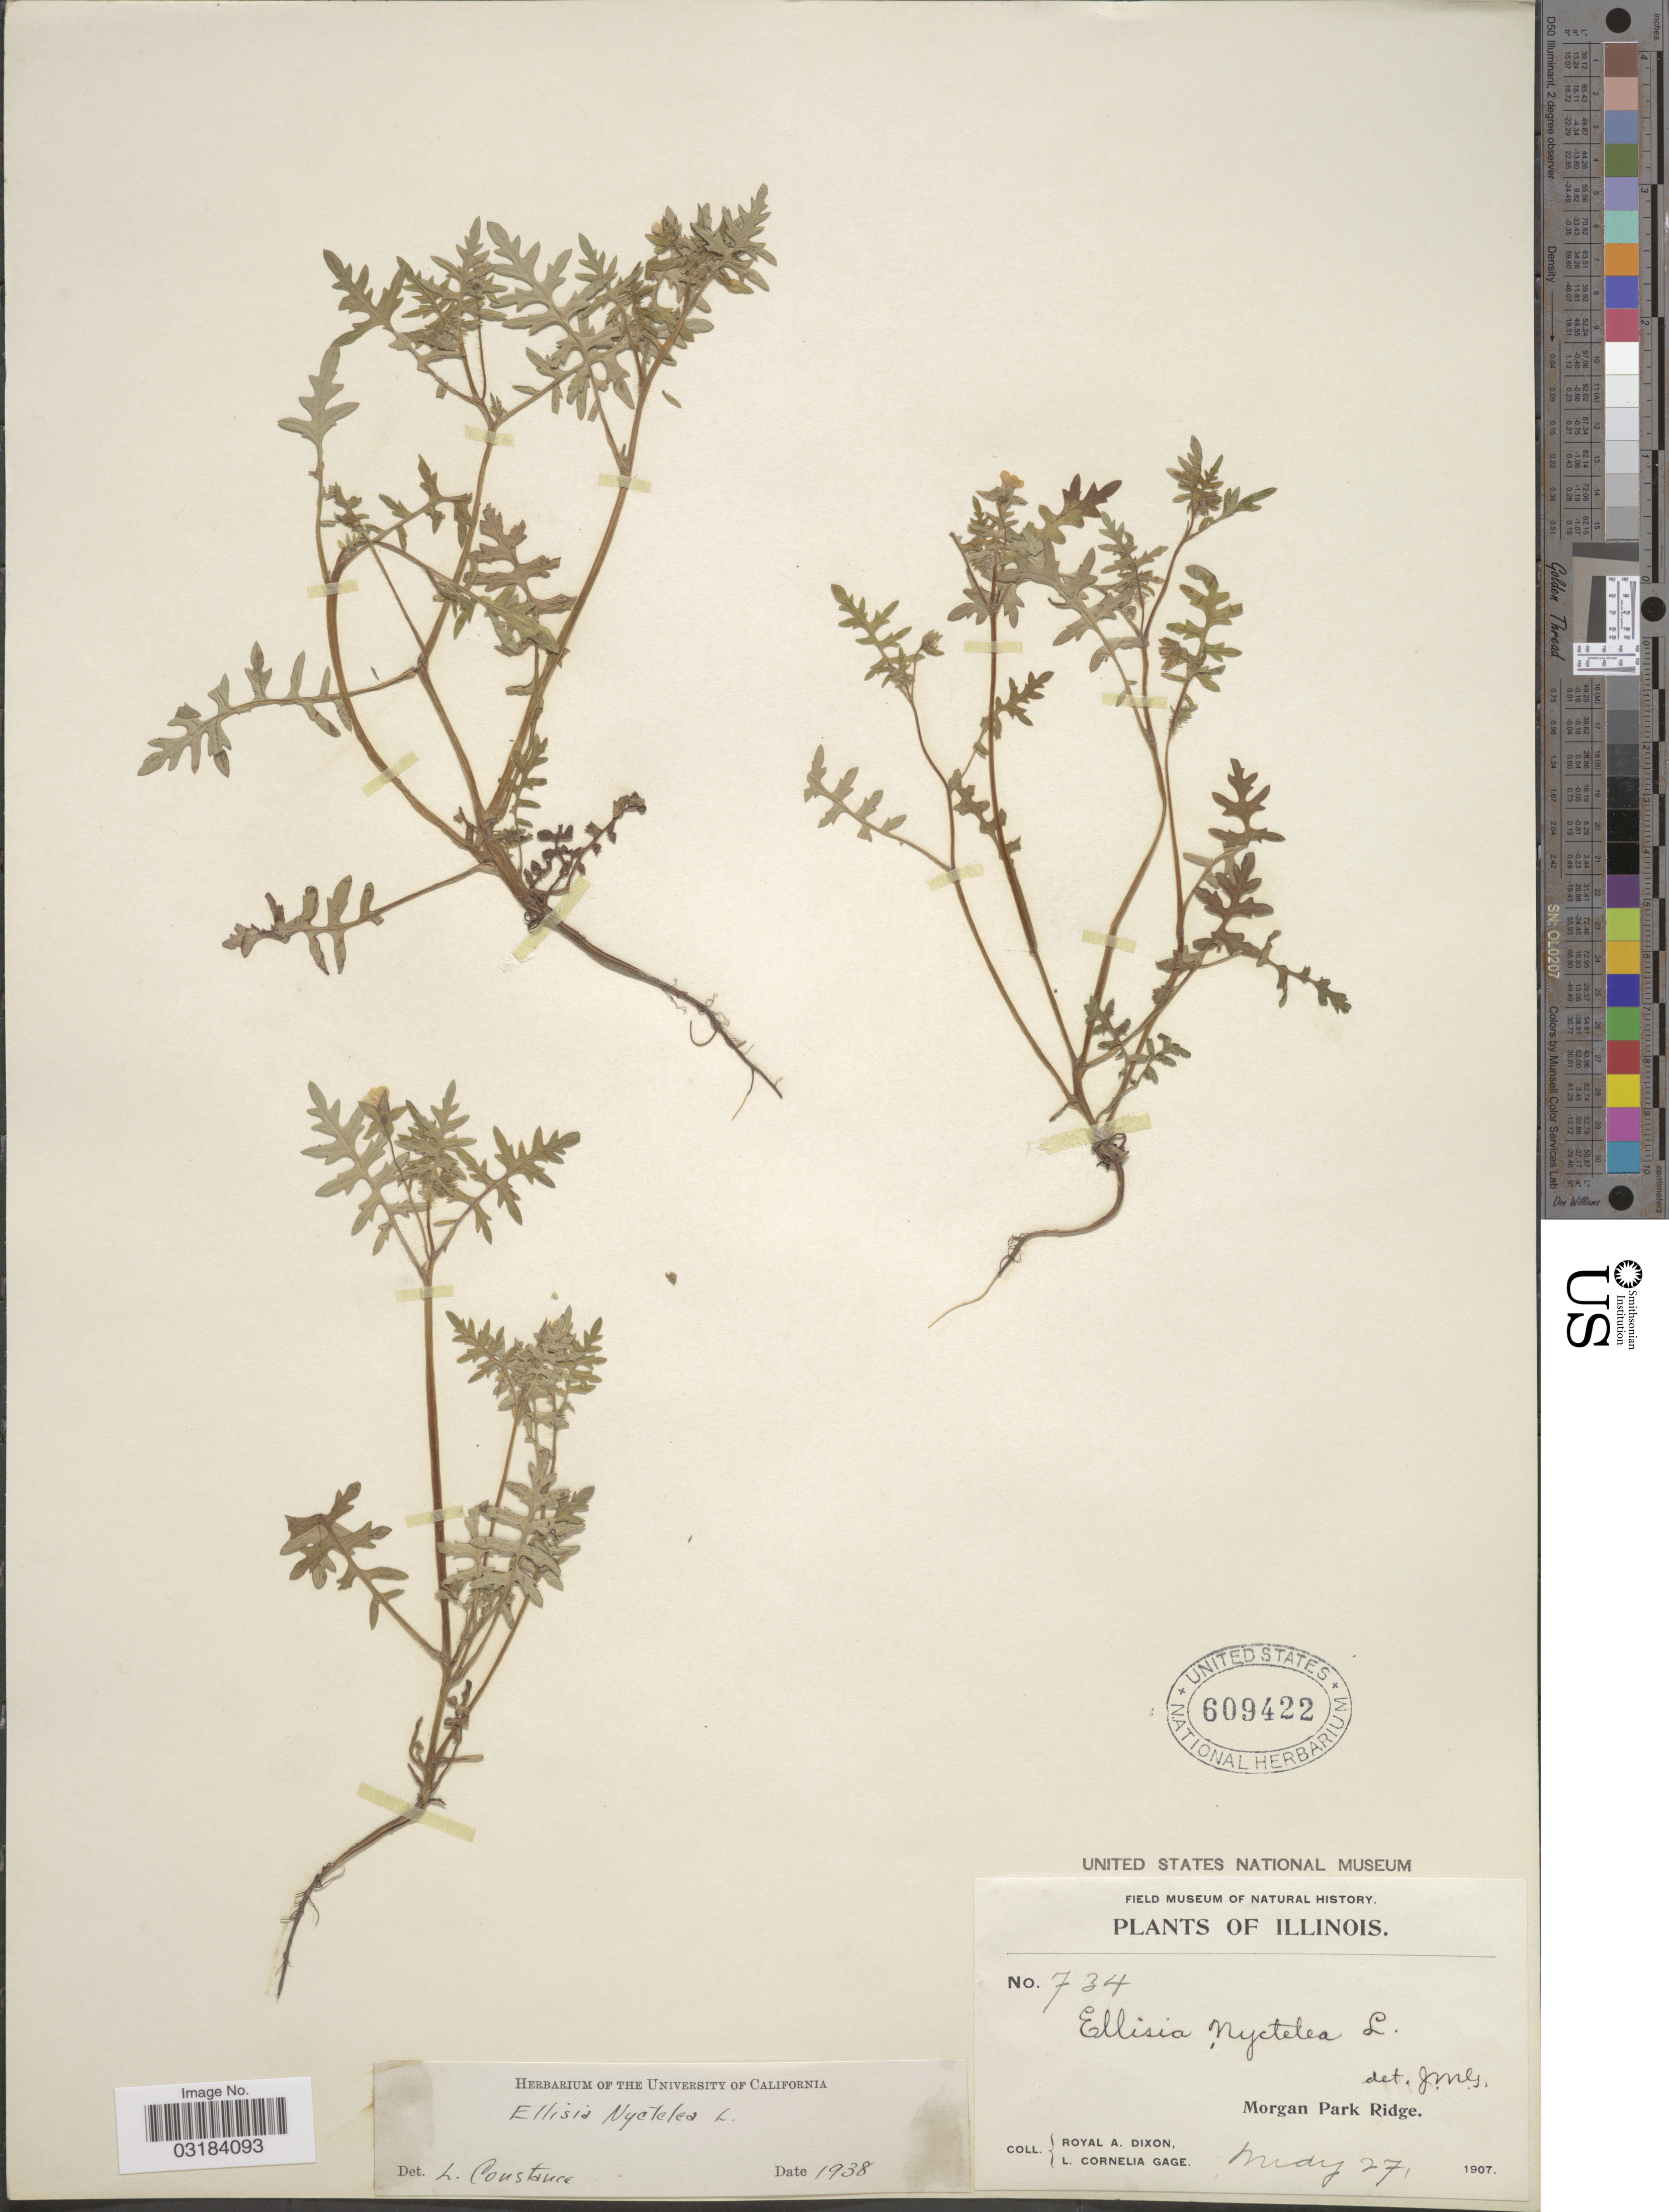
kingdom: Plantae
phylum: Tracheophyta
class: Magnoliopsida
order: Boraginales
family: Hydrophyllaceae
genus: Ellisia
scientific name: Ellisia nyctelea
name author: L.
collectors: R. A. Dixon & L. Gage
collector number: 734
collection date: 1907-05-27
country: United States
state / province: Illinois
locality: Morgan Park Ridge.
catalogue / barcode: US 609422